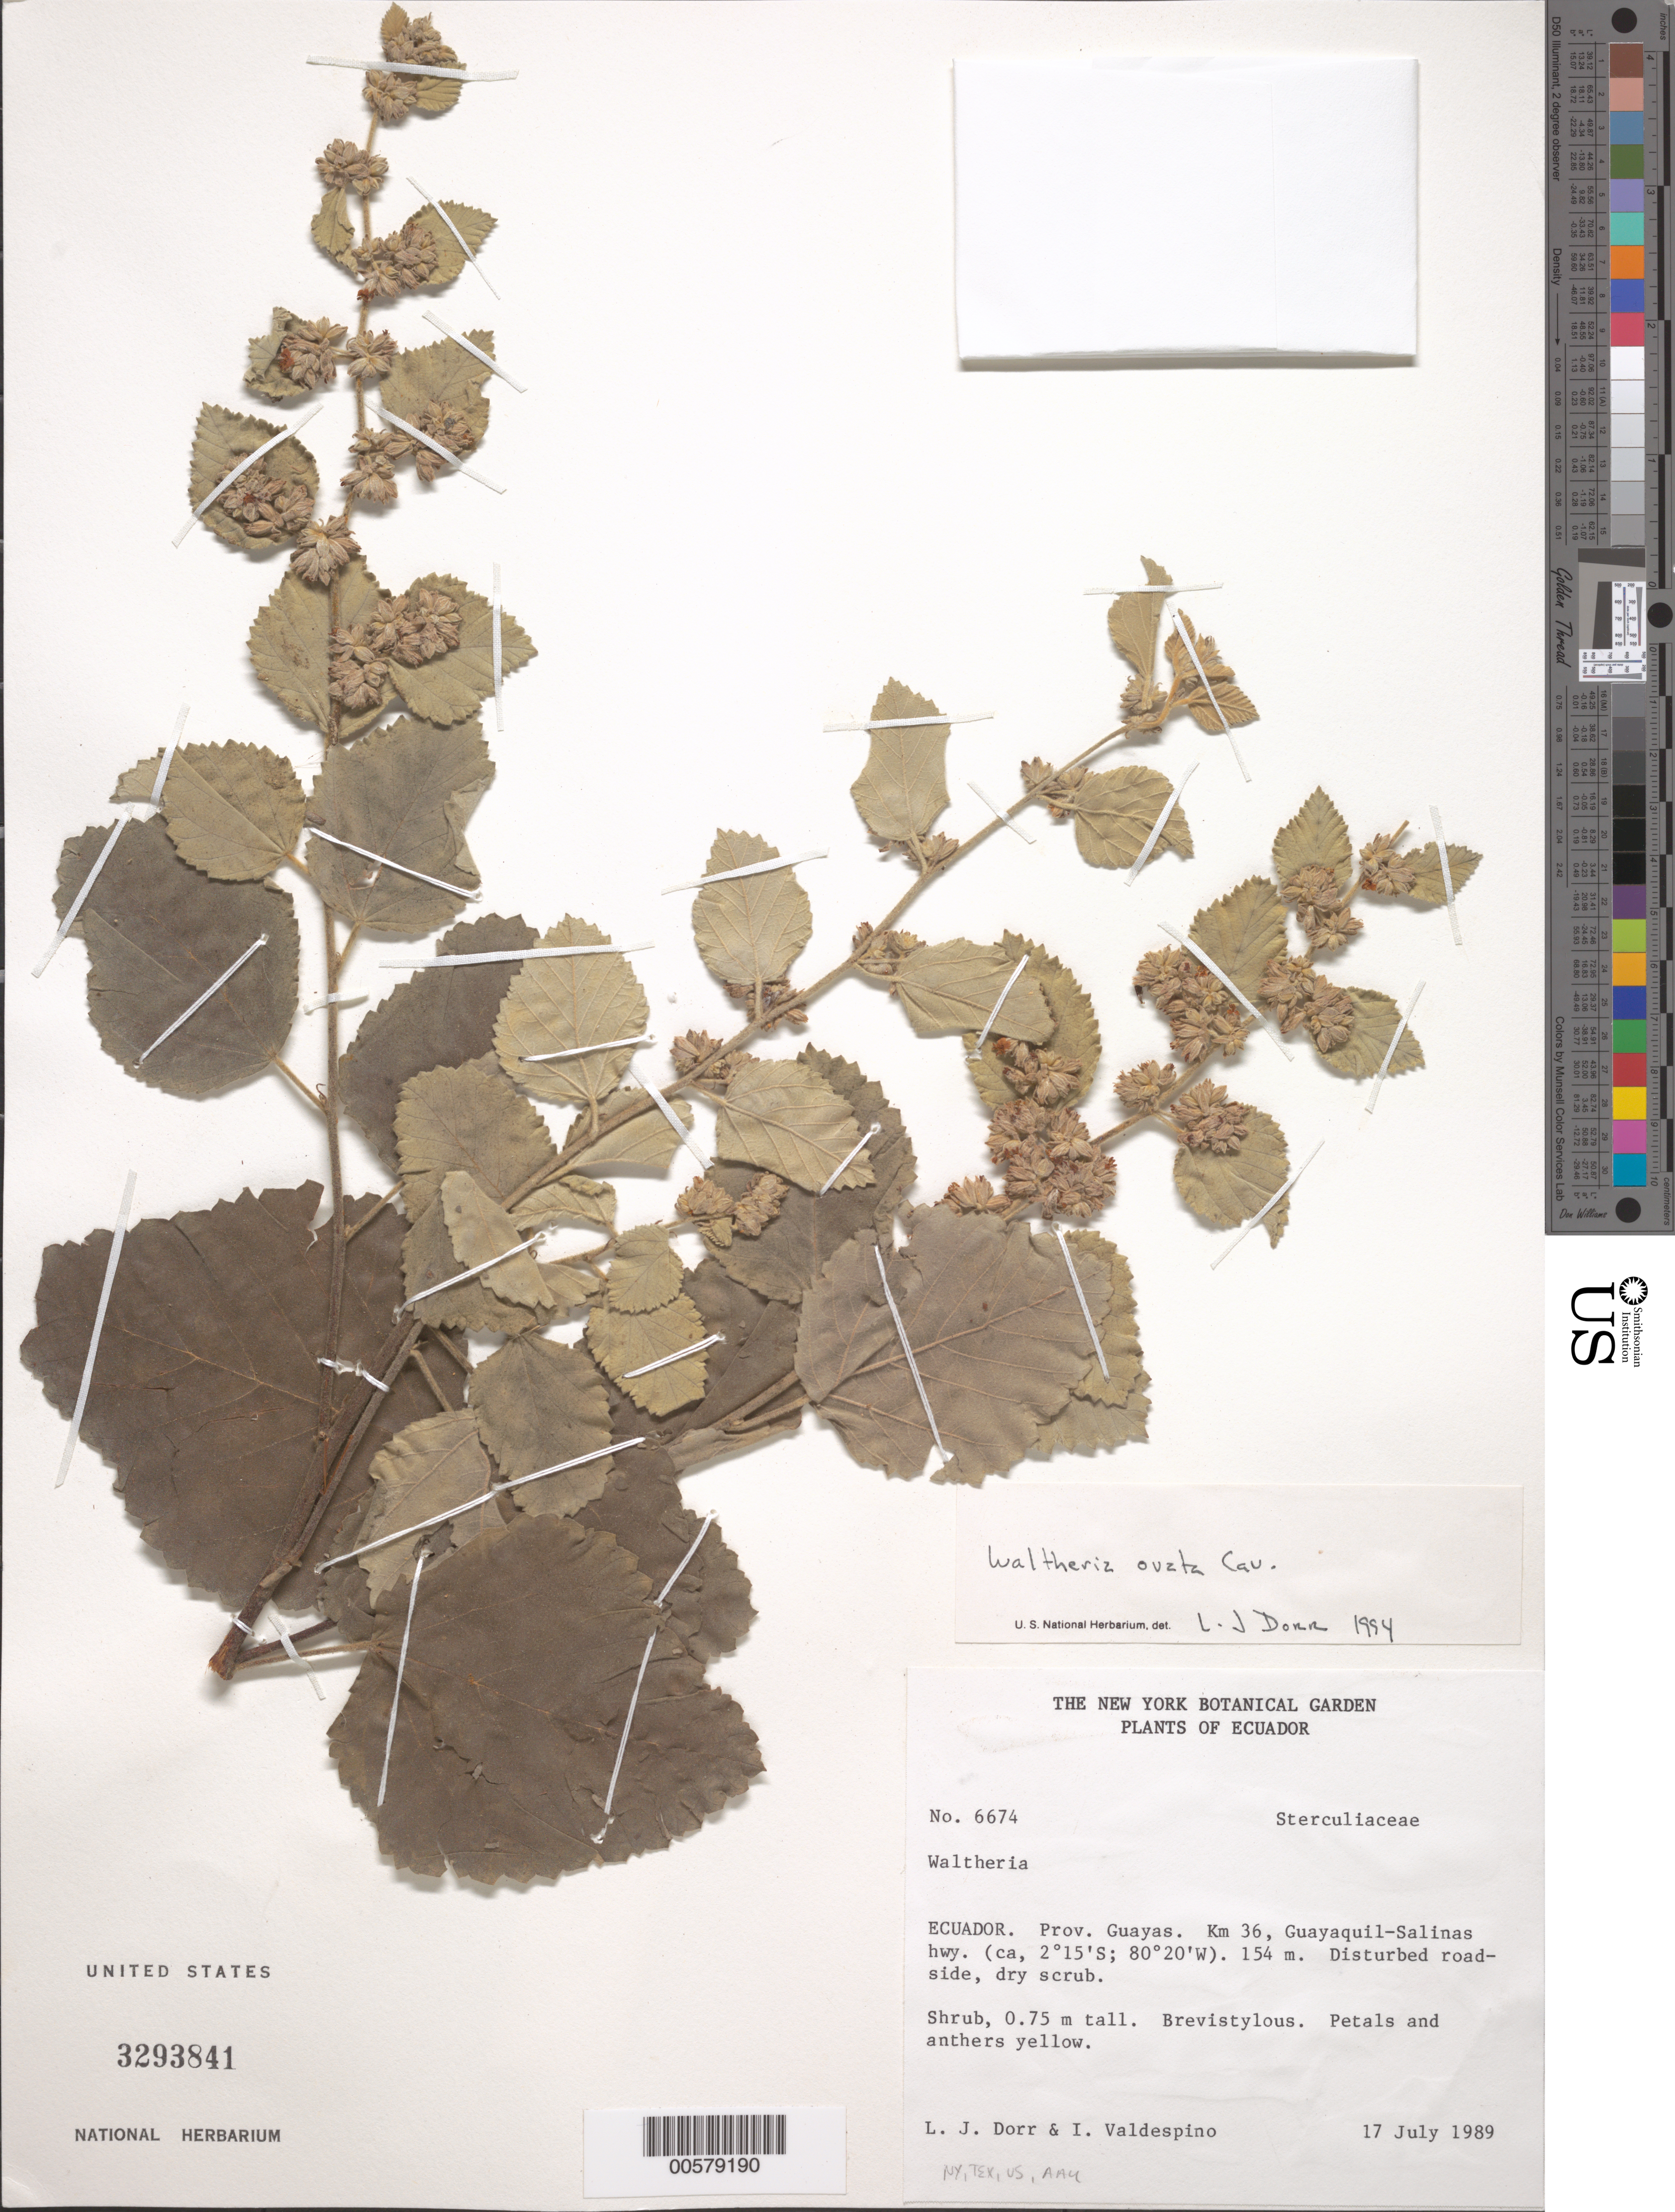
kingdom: Plantae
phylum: Tracheophyta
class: Magnoliopsida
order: Malvales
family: Malvaceae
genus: Waltheria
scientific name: Waltheria ovata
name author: Cav.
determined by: Dorr, L. J., (BOT), Smithsonian Institution - National Museum of Natural History (UNITED STATES)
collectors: L. J. Dorr & I. A. Valdespino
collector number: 6674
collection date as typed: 17 Jul 1989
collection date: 1989-07-17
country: Ecuador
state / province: Guayas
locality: Km 36, Guayaquil-Salinas Hwy.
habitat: Disturbed roadside, dry scrub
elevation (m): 154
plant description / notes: US, NY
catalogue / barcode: US 3293841